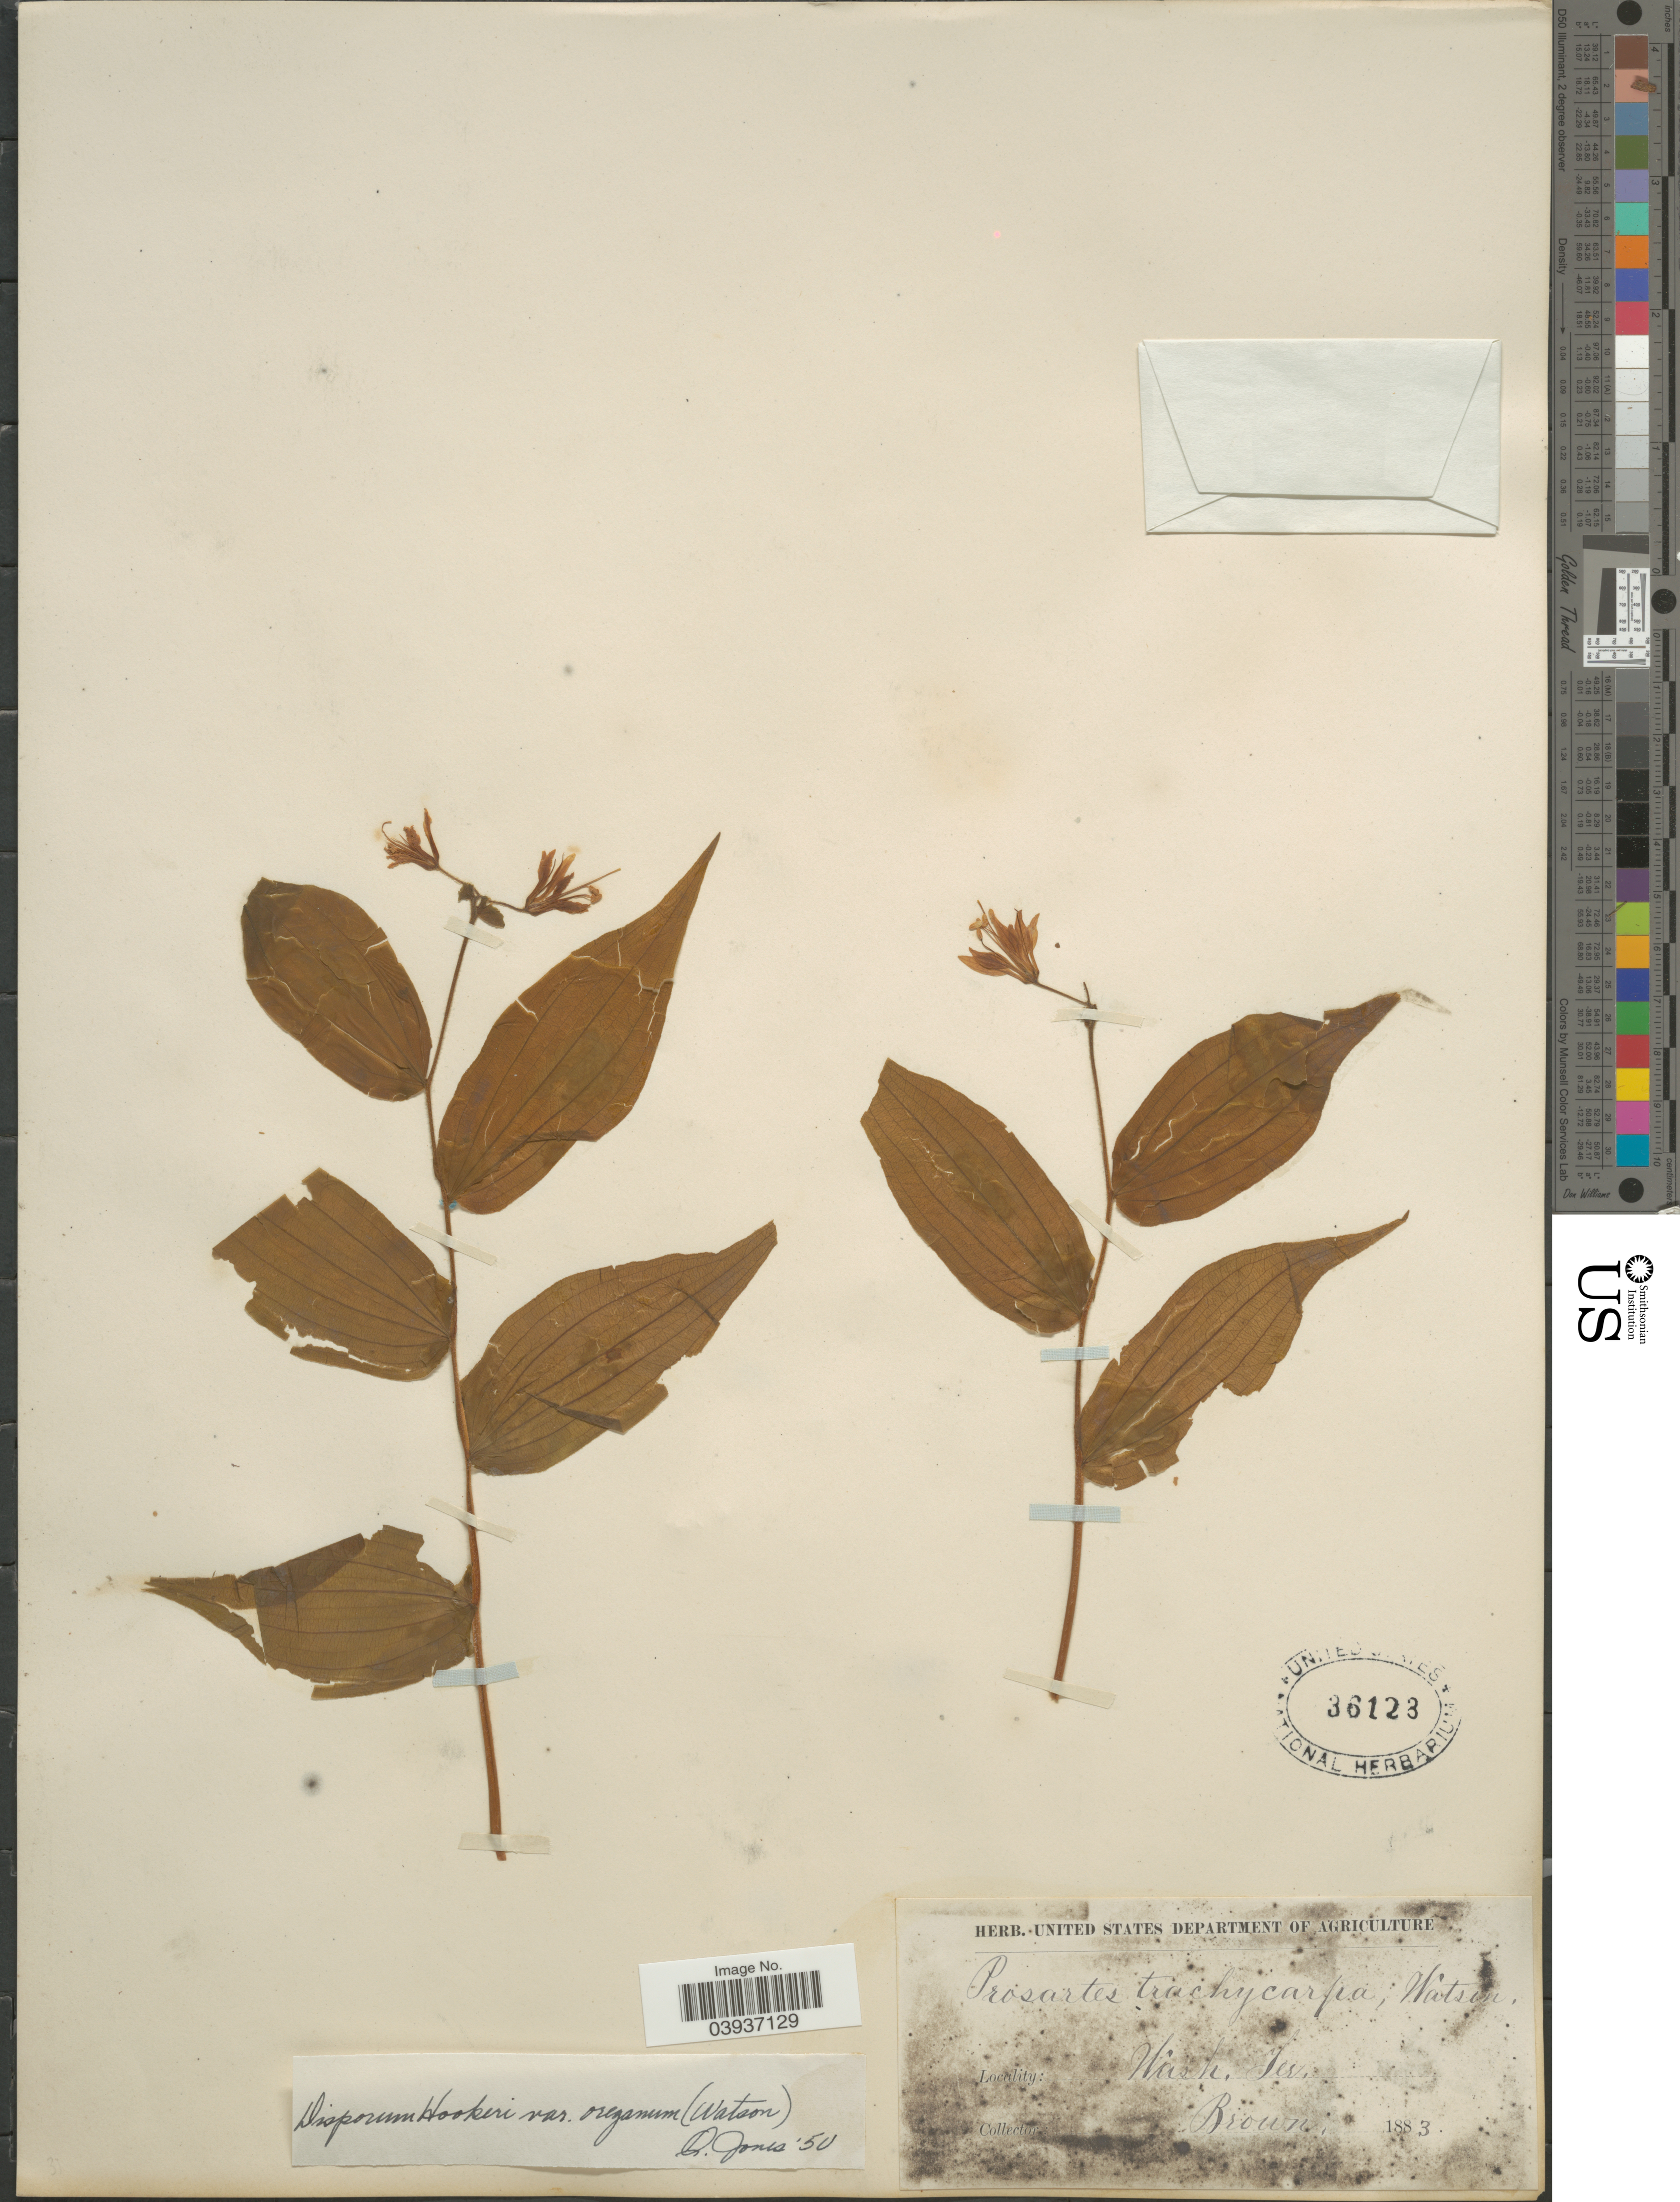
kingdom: Plantae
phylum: Tracheophyta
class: Liliopsida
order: Liliales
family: Colchicaceae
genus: Disporum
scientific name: Disporum hookeri var. oreganum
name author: (S. Watson) Q. Jones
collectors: -- Brown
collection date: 1883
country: United States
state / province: Washington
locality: Wash. Ter.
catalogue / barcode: US 36123